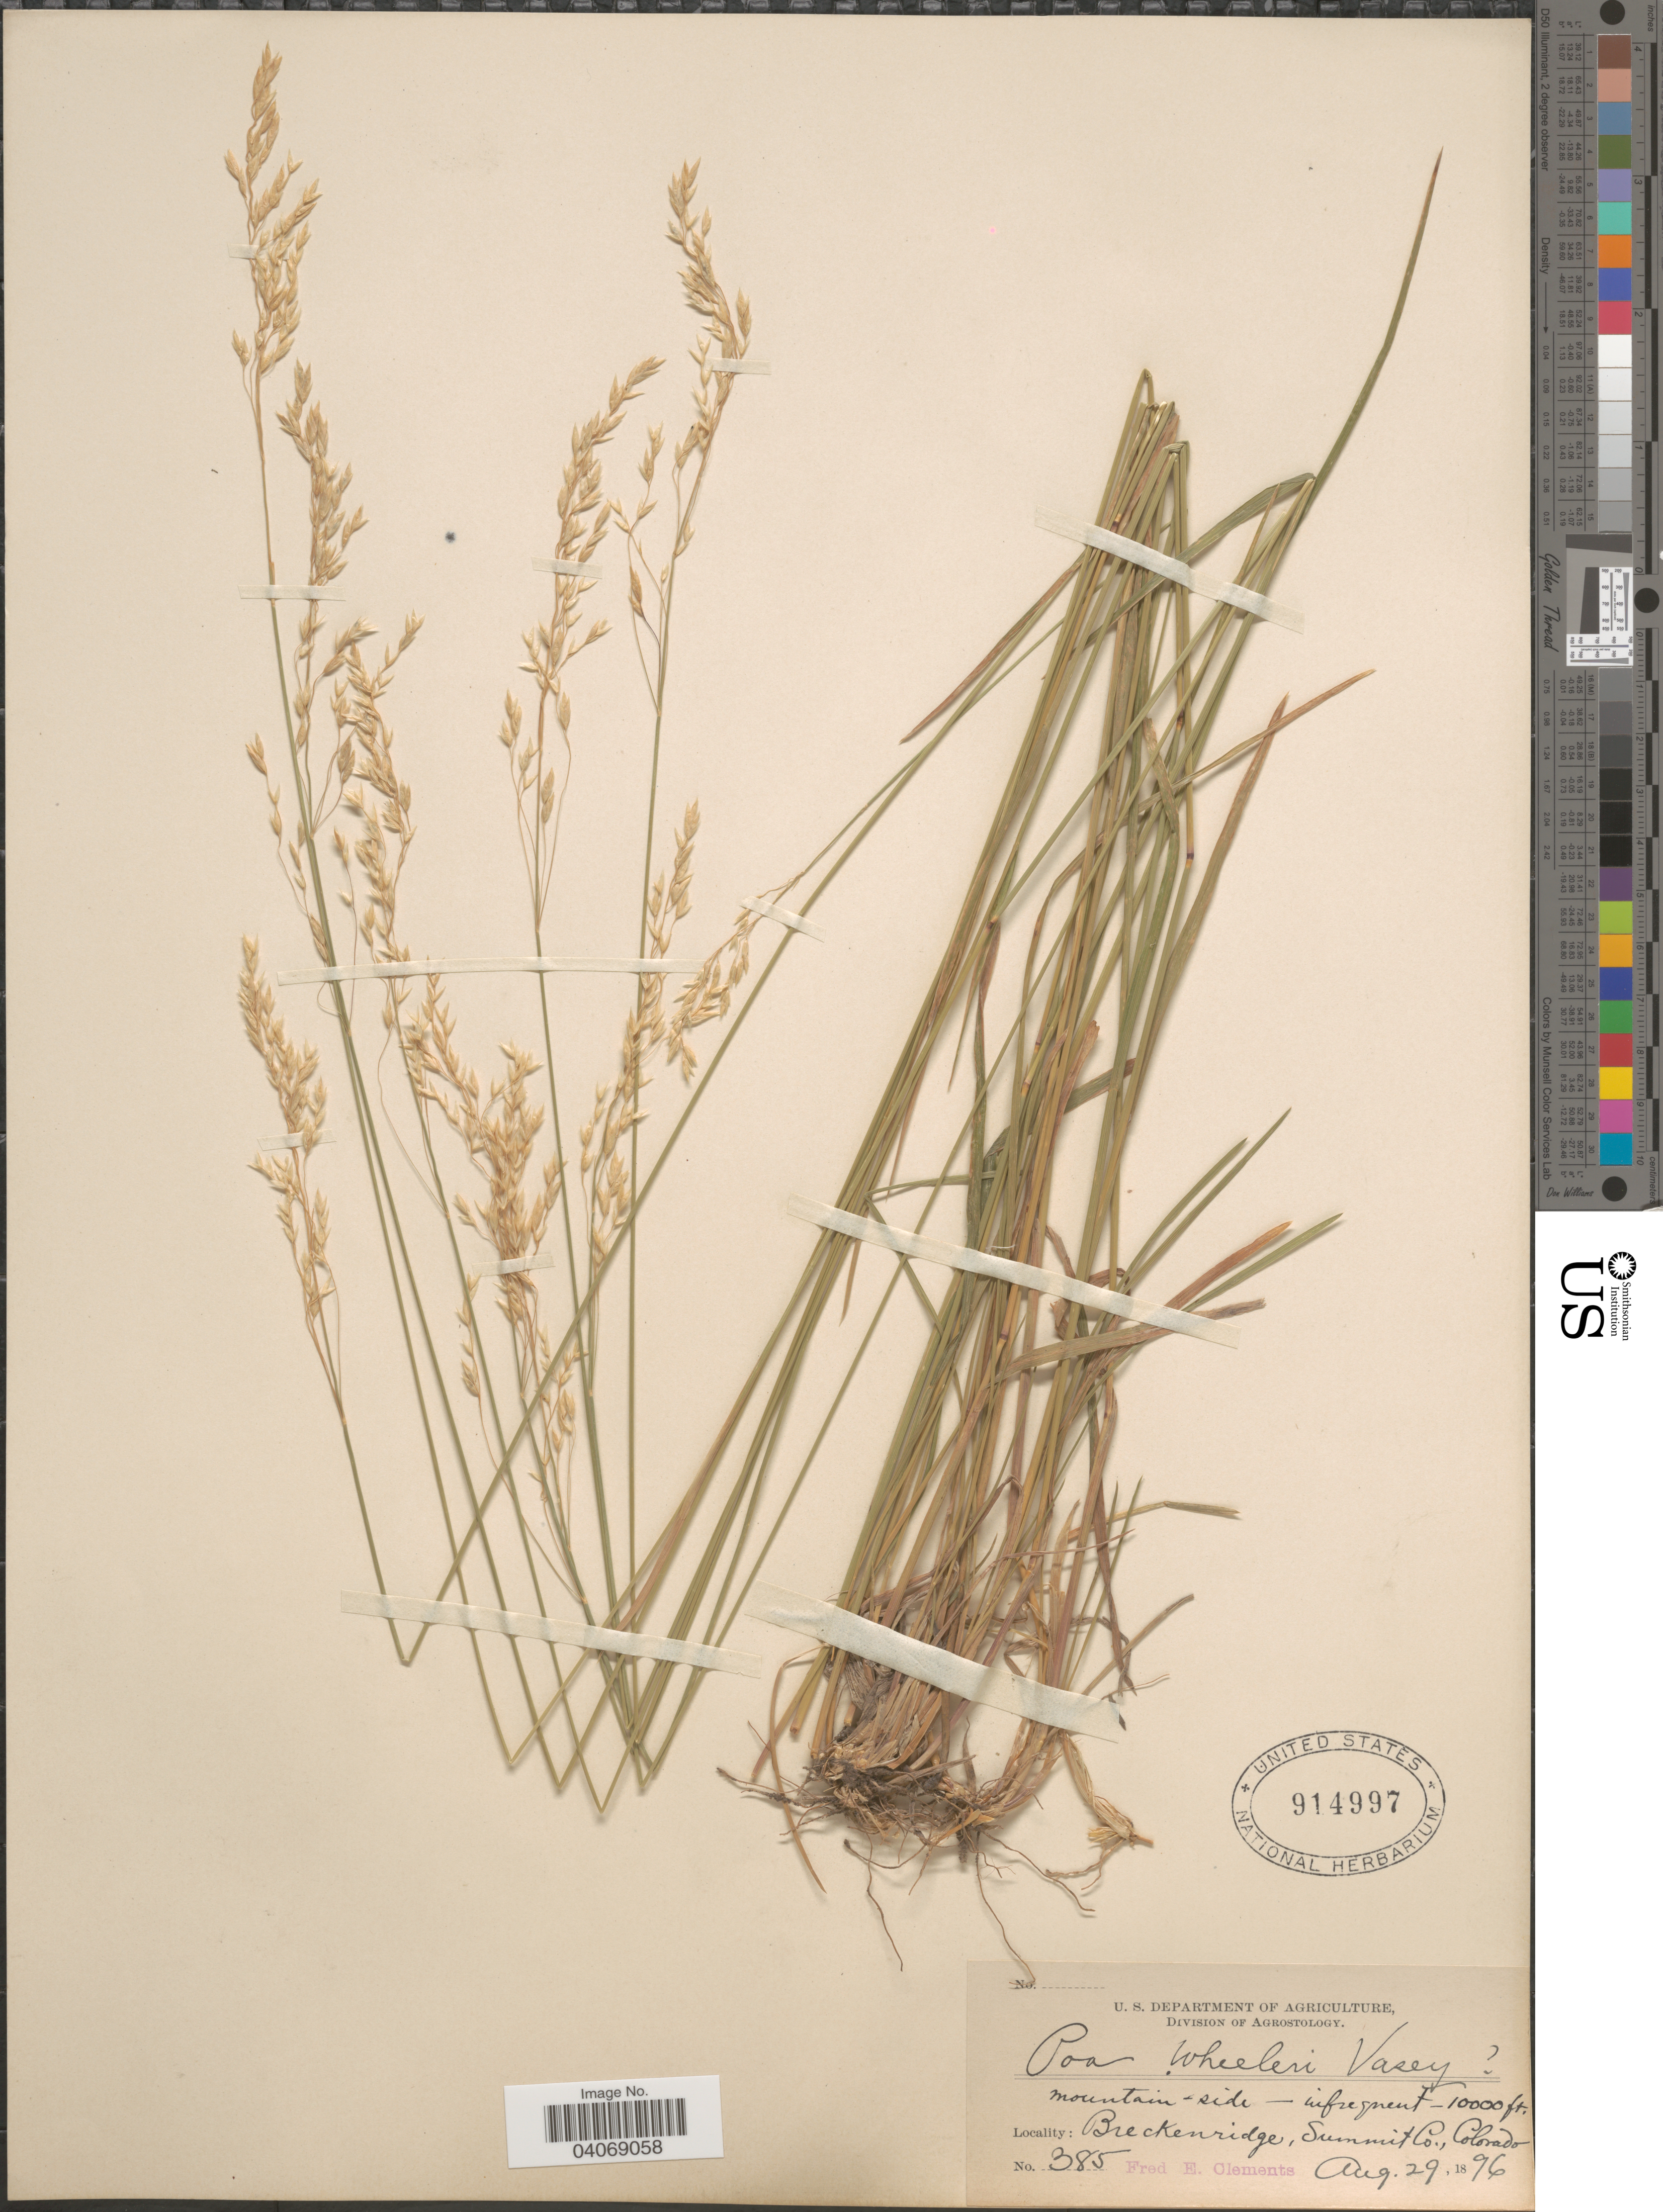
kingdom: Plantae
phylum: Tracheophyta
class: Liliopsida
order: Poales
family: Poaceae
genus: Poa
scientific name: Poa wheeleri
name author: Vasey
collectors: F. E. Clements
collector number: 385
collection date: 1896-08-29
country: United States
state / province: Colorado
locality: Mountain-side-infrequent. Breckenridge, Summit Co.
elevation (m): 3048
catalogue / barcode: US 914997